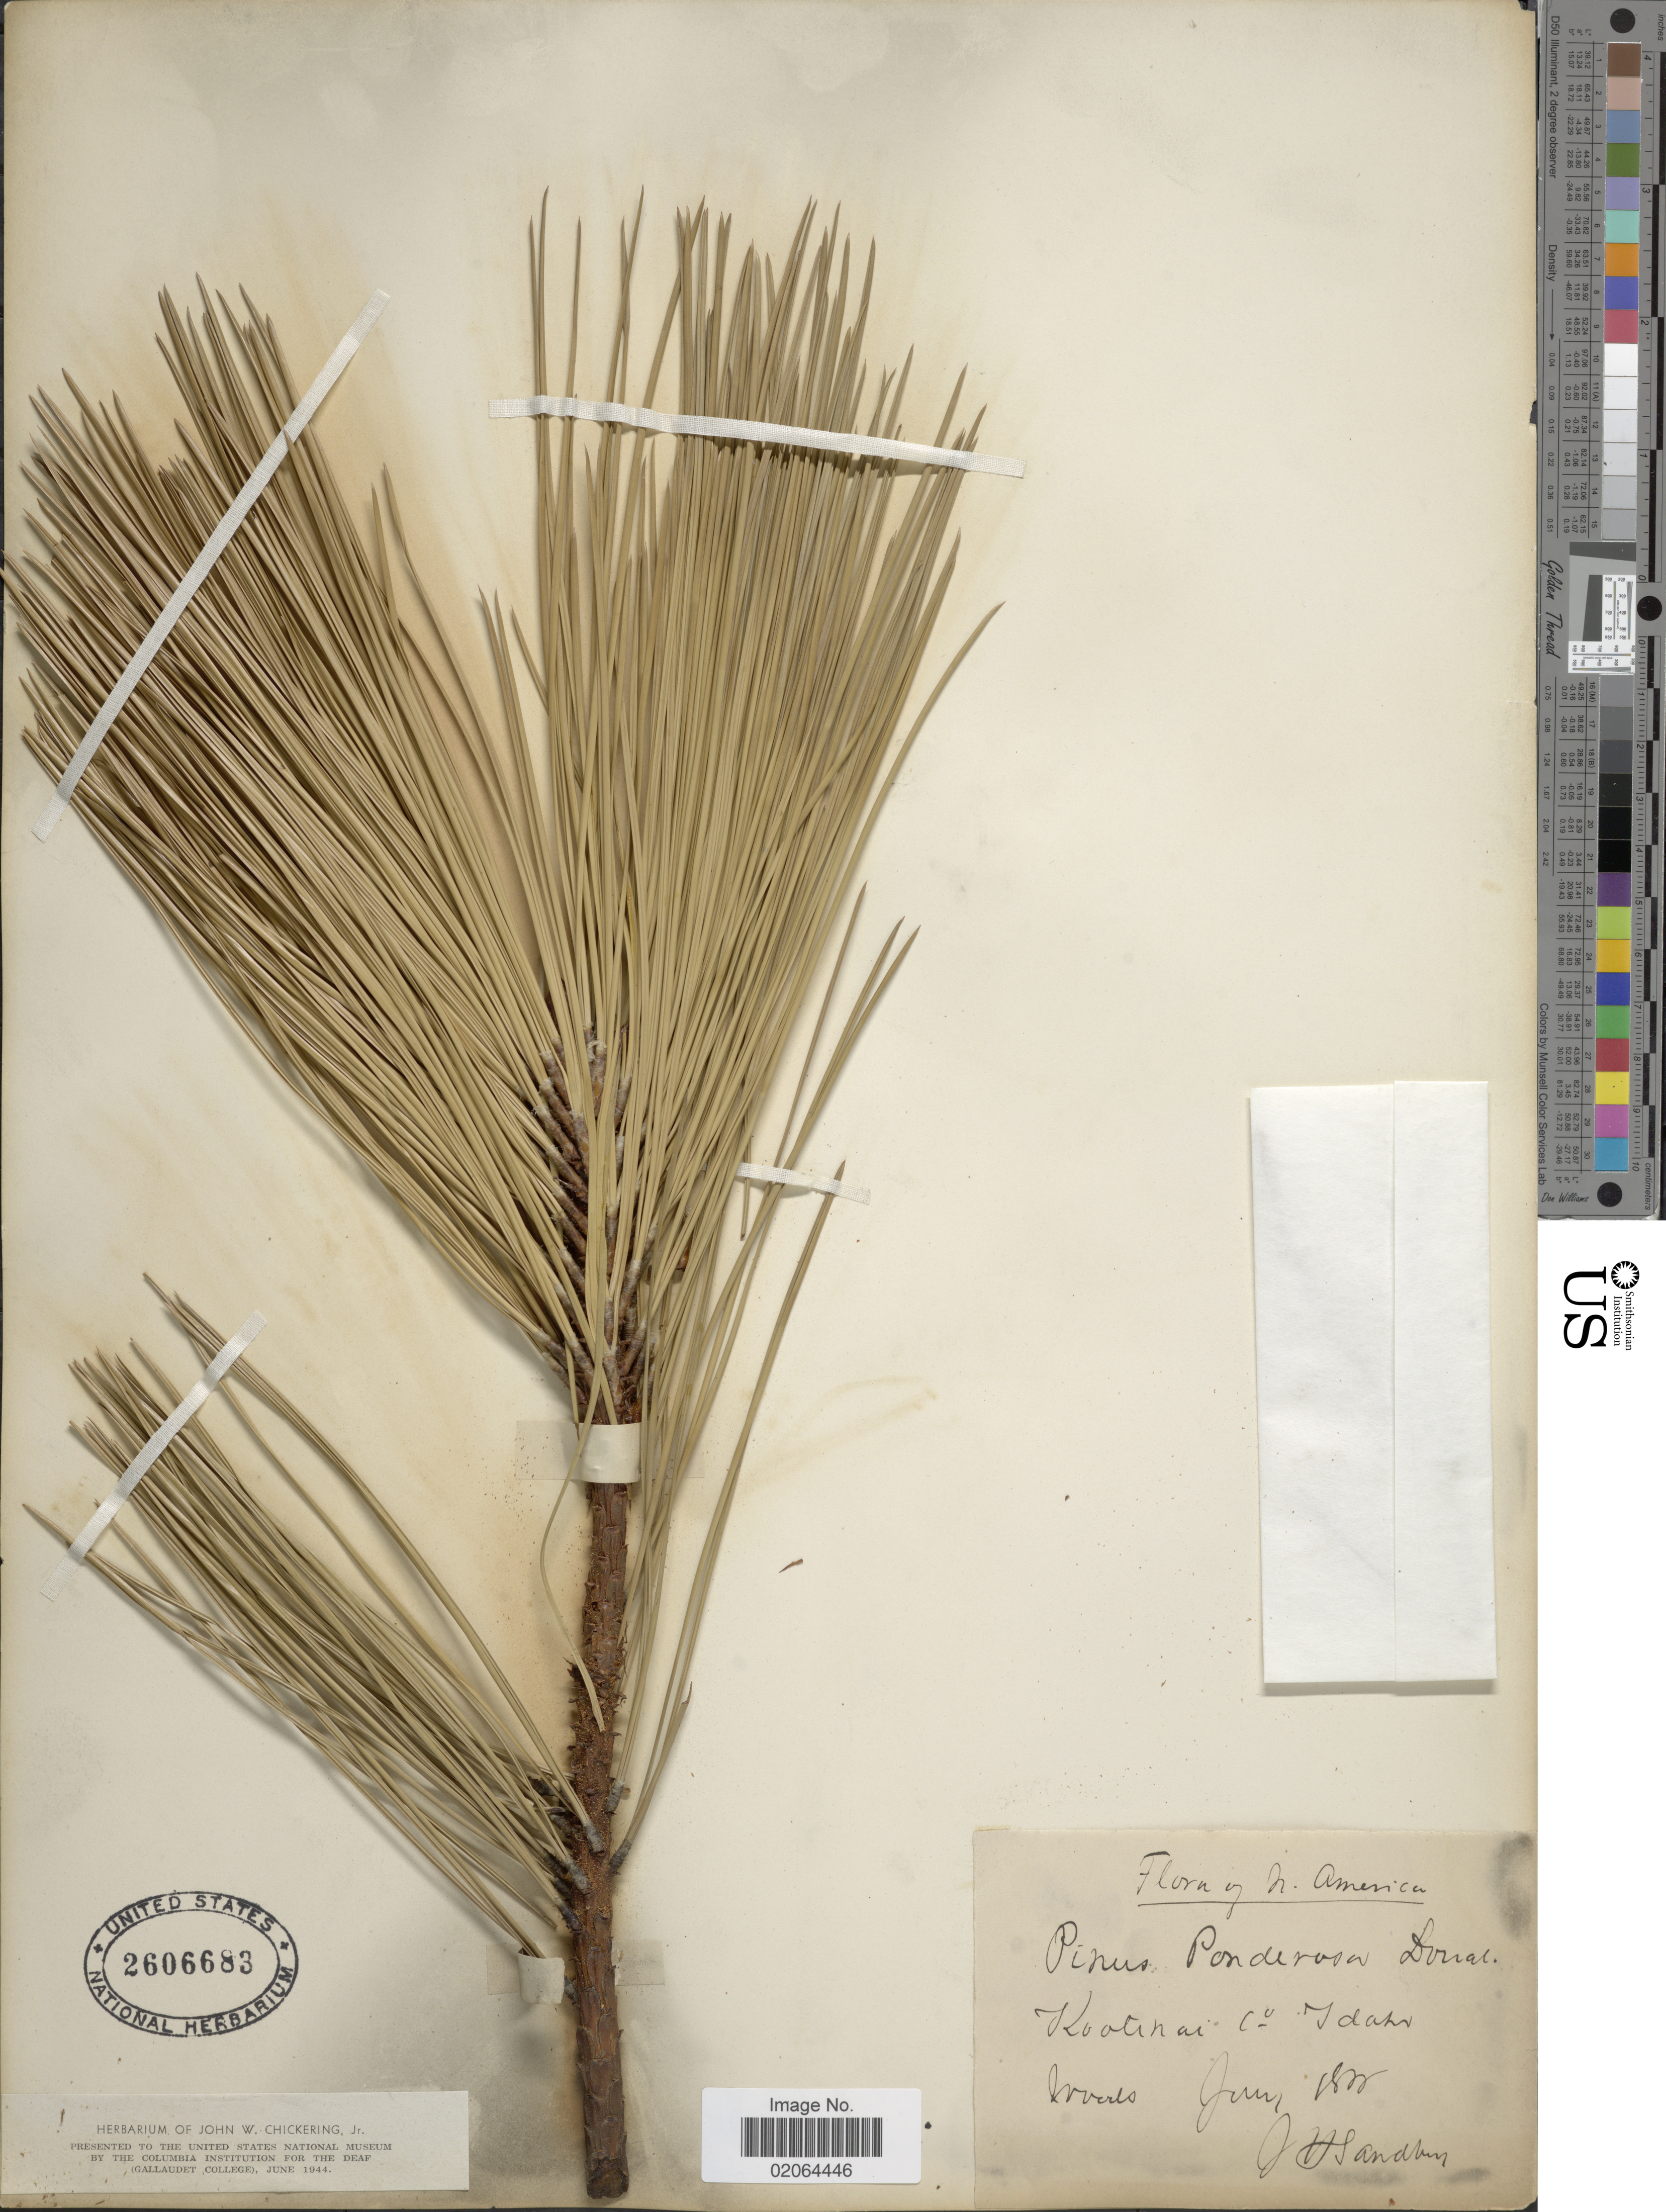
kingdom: Plantae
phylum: Tracheophyta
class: Pinopsida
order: Pinales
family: Pinaceae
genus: Pinus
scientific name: Pinus ponderosa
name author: Douglas ex C. Lawson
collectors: J. Sandberg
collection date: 1800-06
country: United States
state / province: Idaho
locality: Kootinai, Co. Idaho.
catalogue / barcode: US 2606683